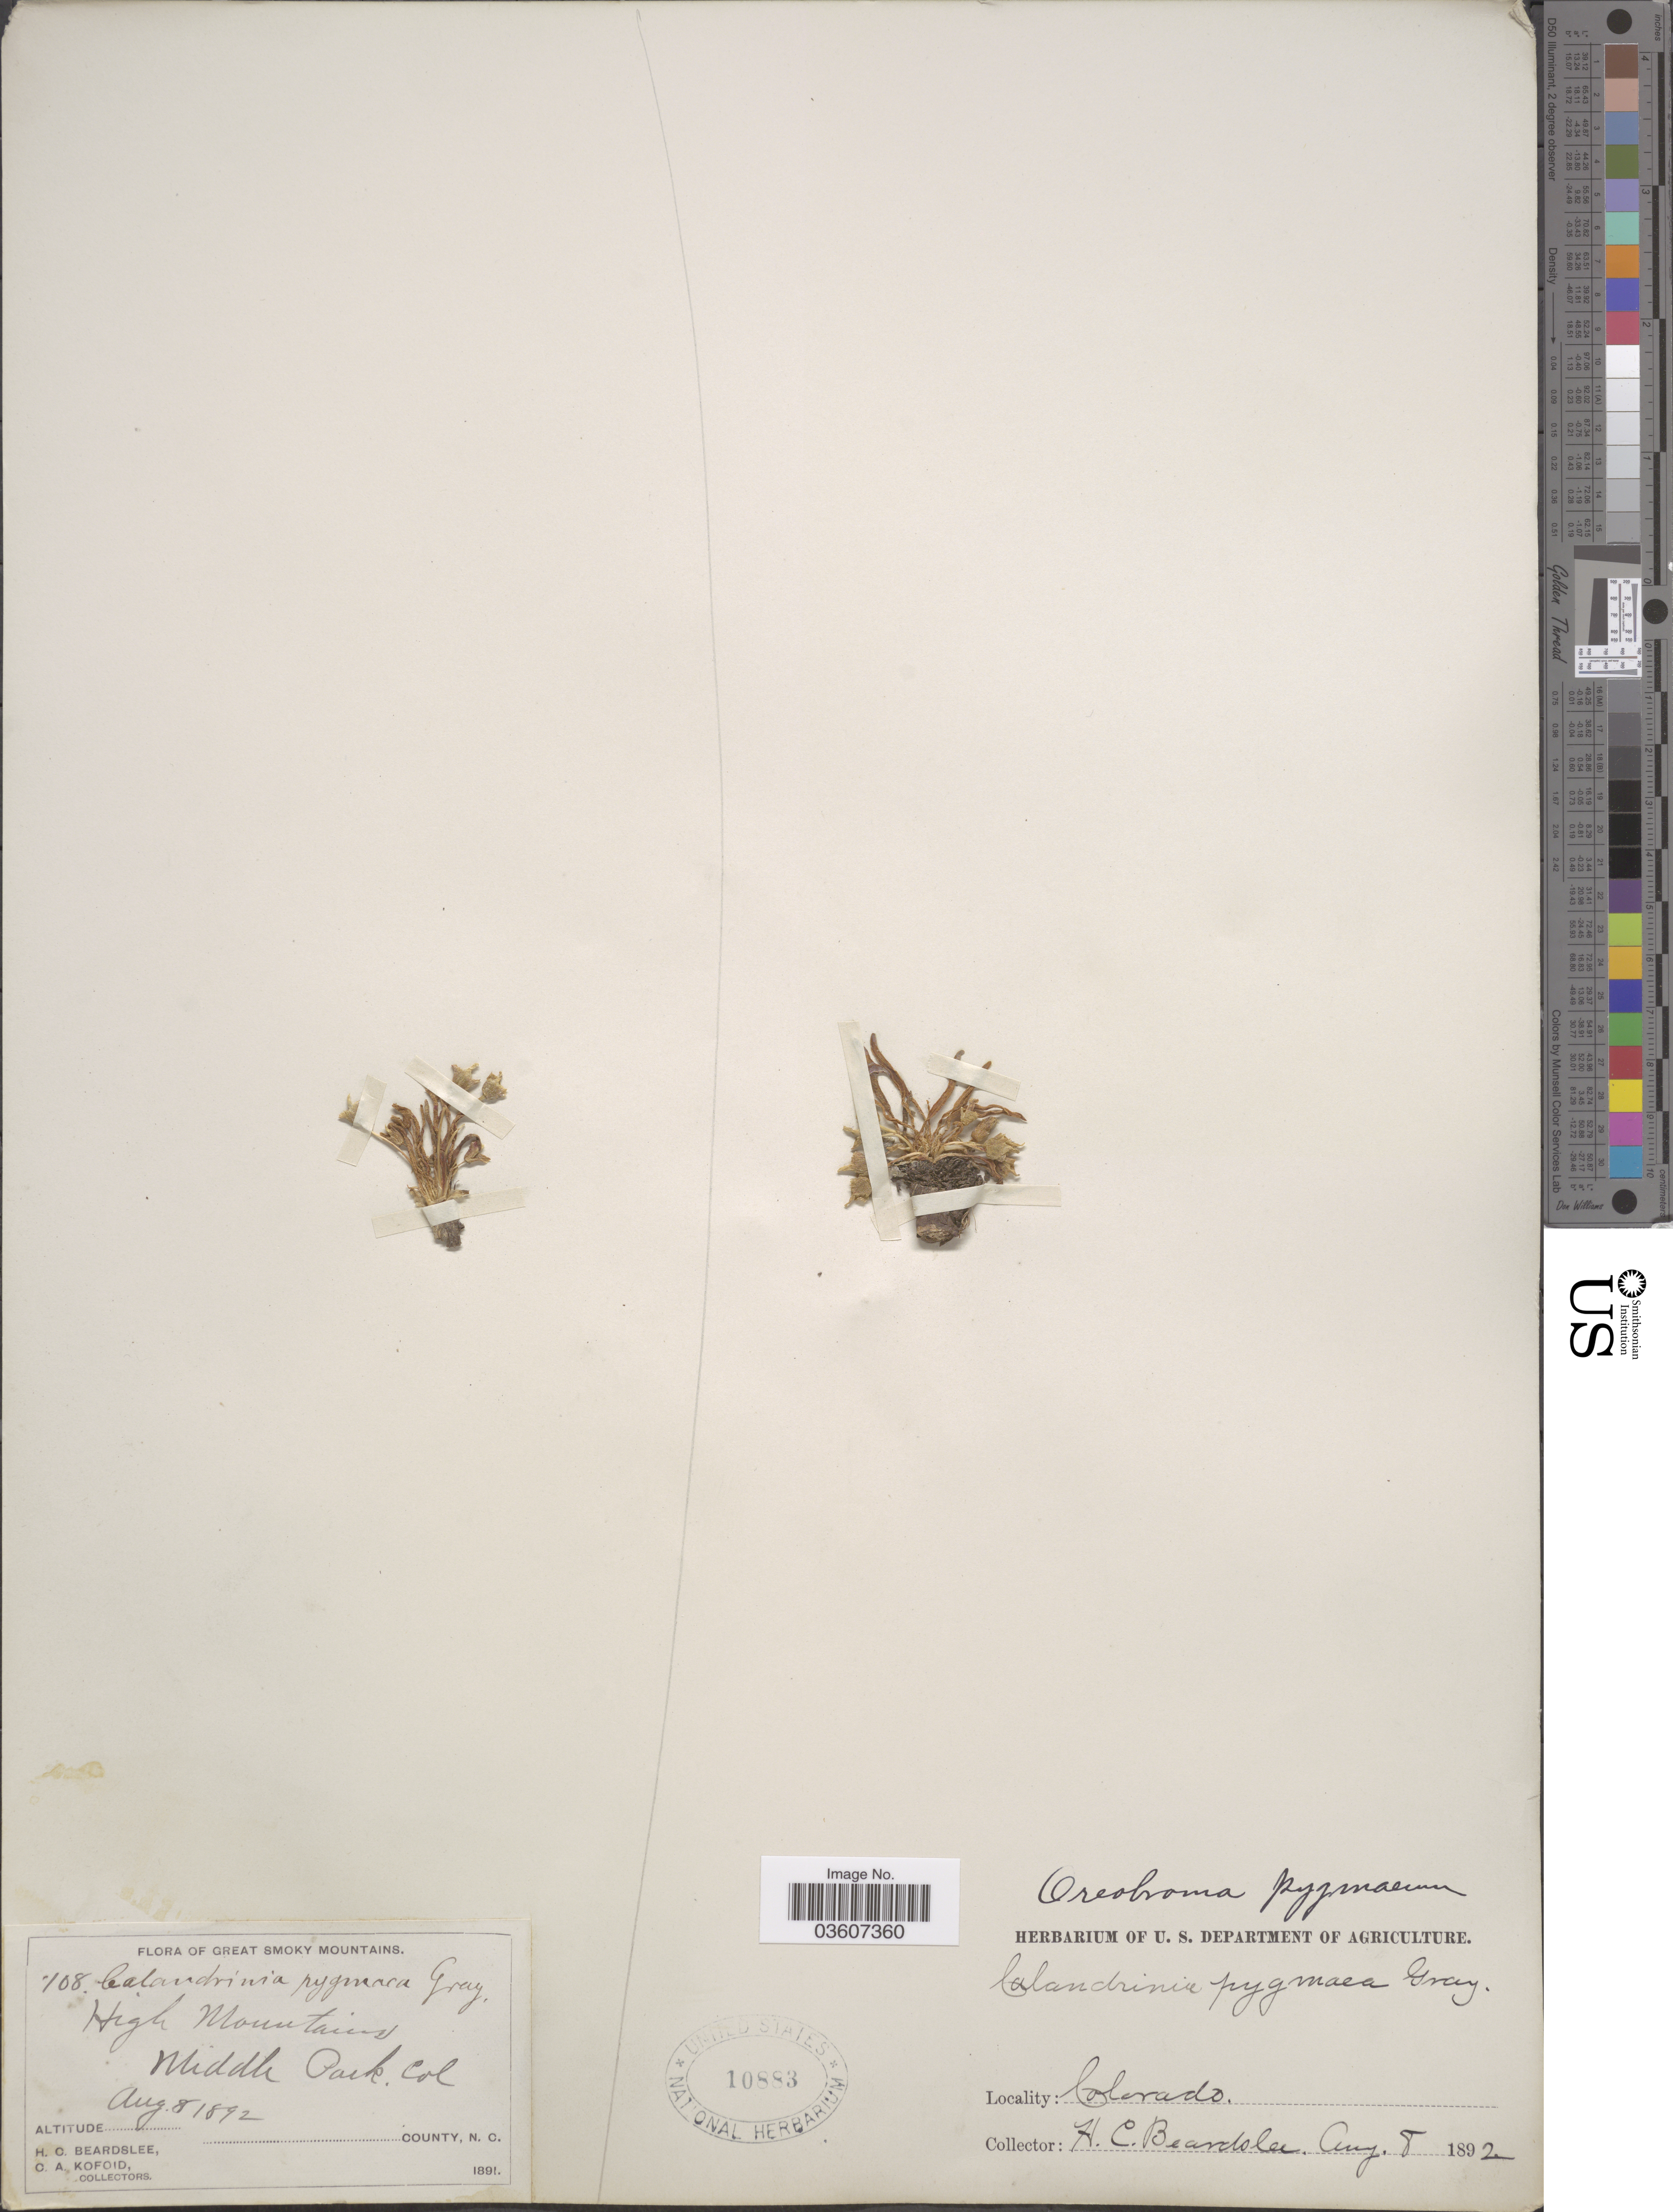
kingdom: Plantae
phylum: Tracheophyta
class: Magnoliopsida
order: Caryophyllales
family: Montiaceae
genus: Lewisia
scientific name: Lewisia pygmaea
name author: (A. Gray) B.L. Rob.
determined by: Strong, Mark T., (BOT), Smithsonian Institution - National Museum of Natural History (UNITED STATES)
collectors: H. Beardslee & C. Kofoid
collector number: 708*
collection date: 1892-08-08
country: United States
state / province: Colorado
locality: Great Smoky Mountains. High Mountains, Middle Park.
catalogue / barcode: US 10883